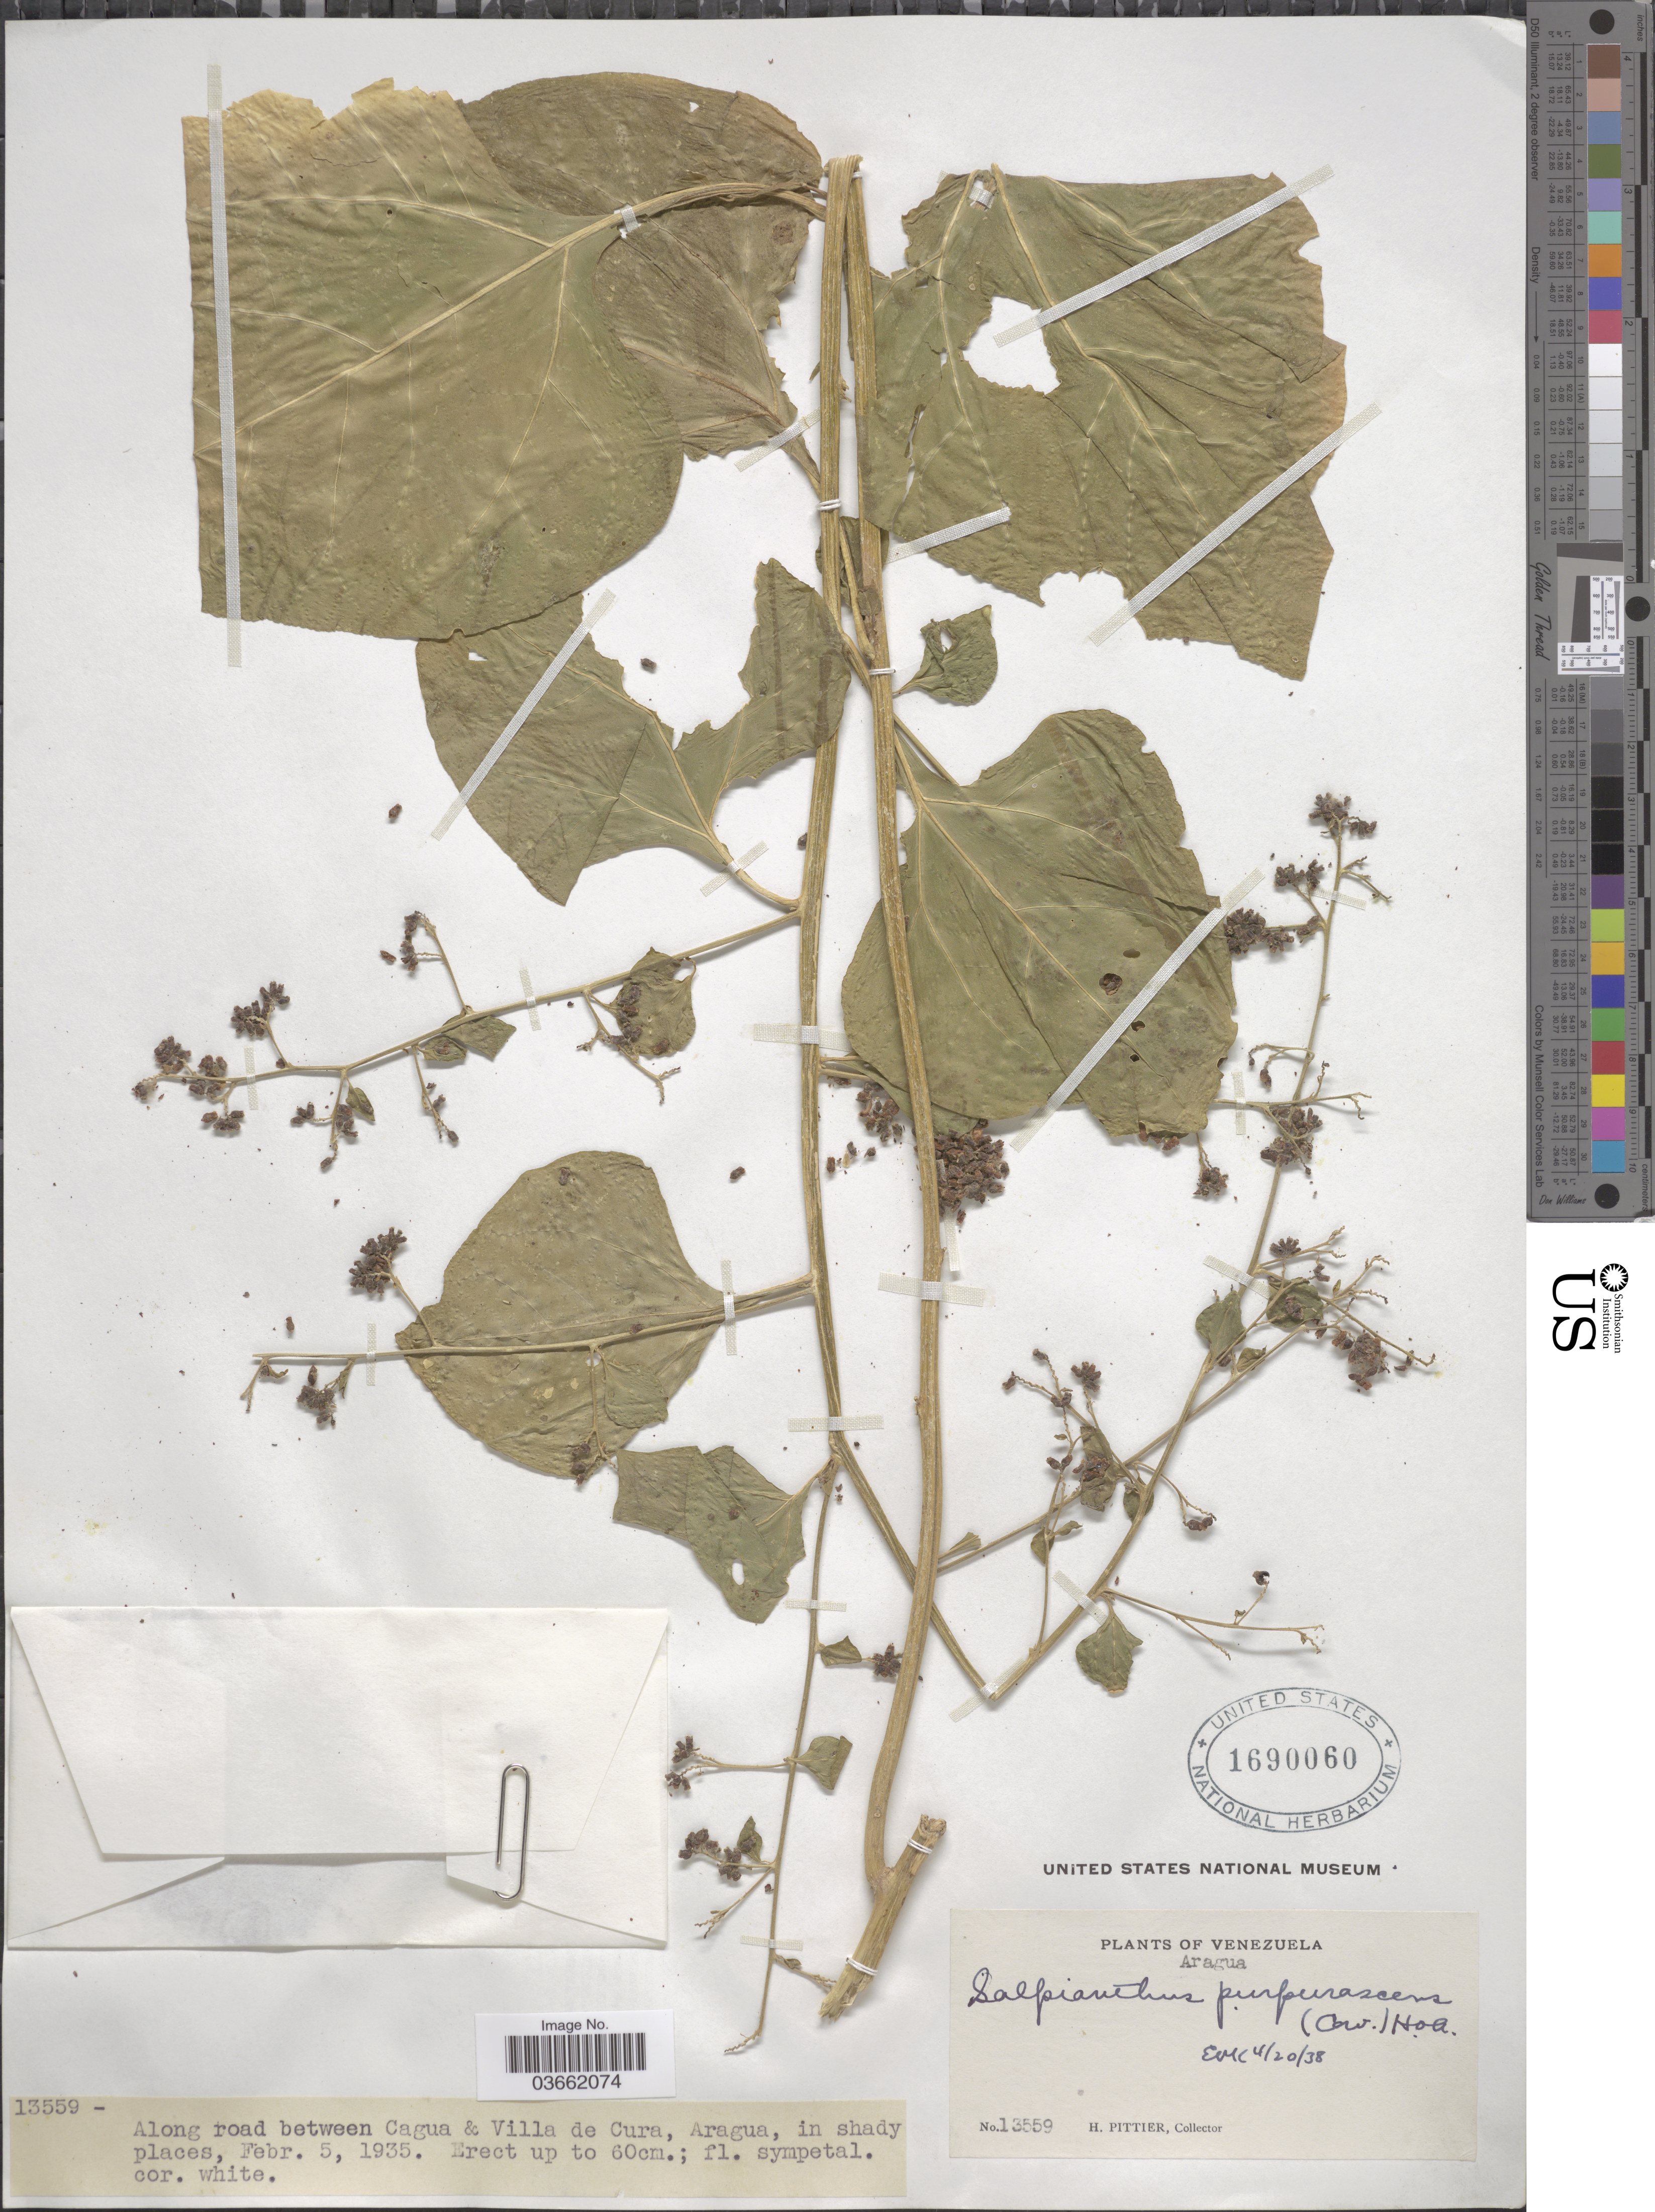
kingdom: Plantae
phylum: Tracheophyta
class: Magnoliopsida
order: Caryophyllales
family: Nyctaginaceae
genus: Salpianthus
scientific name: Salpianthus purpurascens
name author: (Cav. ex Lag.) Hook. & Arn.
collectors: H. F. Pittier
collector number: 13559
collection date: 1935-02-05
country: Venezuela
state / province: Aragua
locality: Along road between Cagua & Villa de Cura.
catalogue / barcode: US 1690060